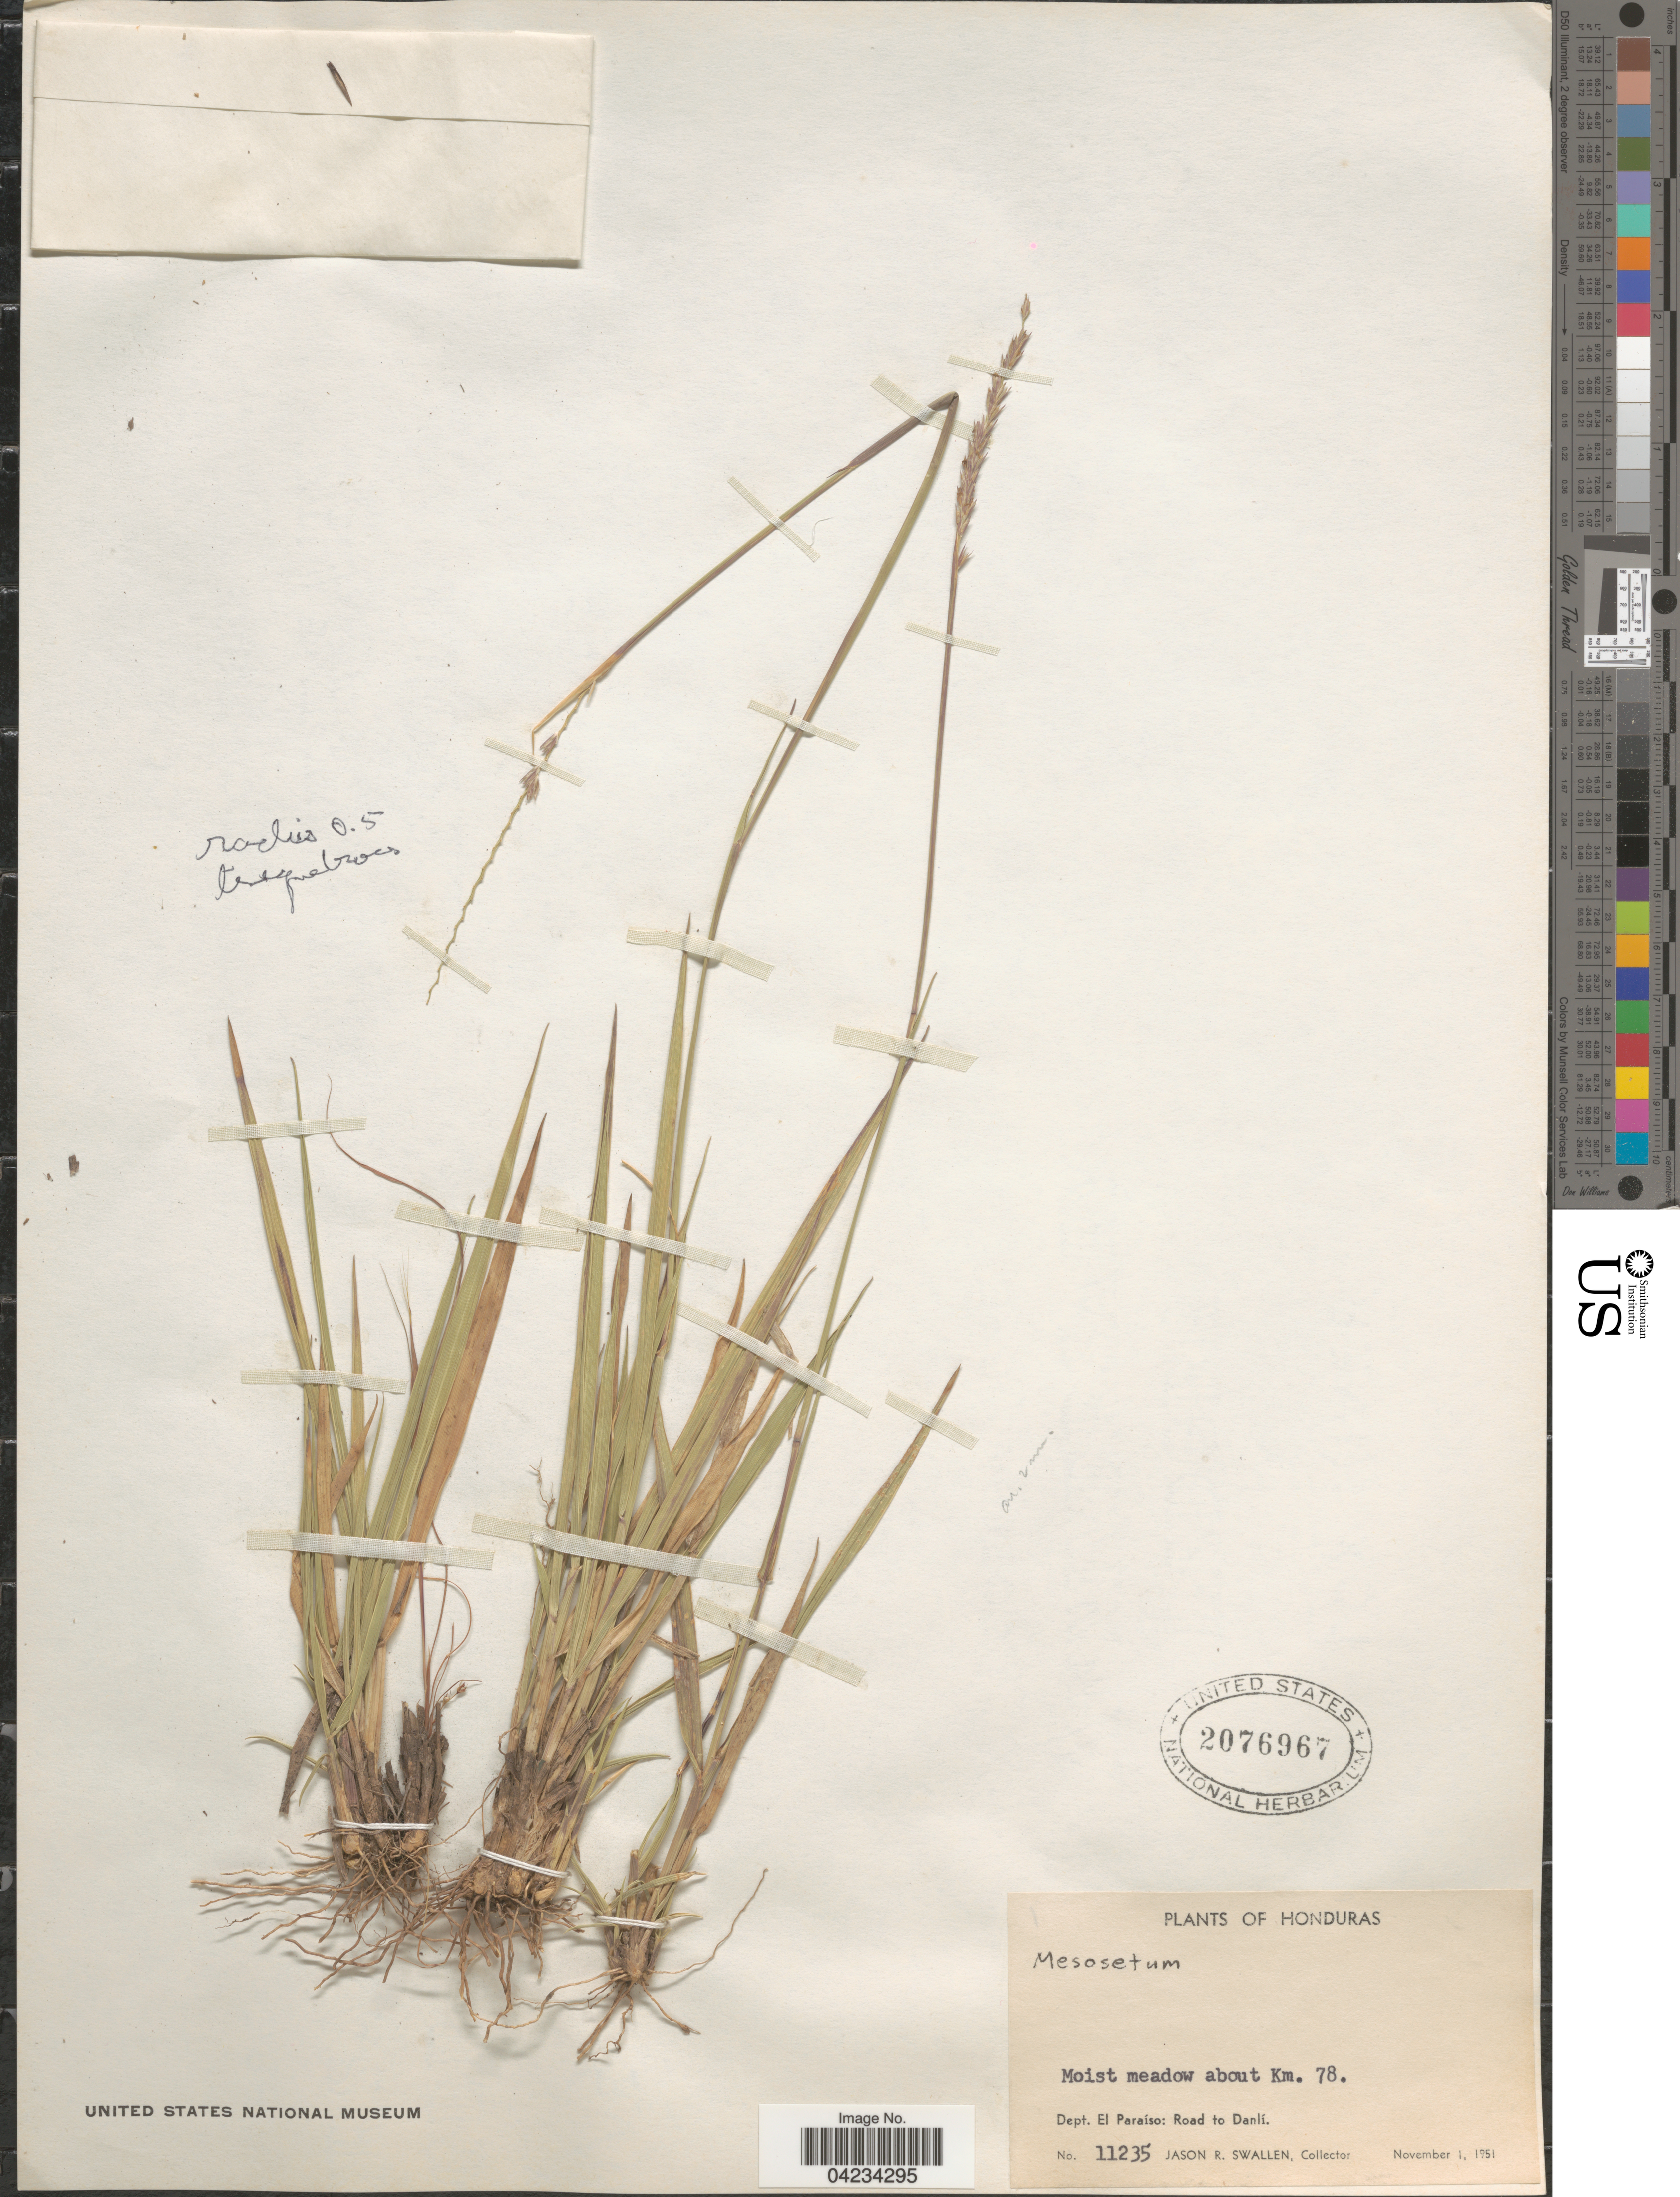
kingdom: Plantae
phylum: Tracheophyta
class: Liliopsida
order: Poales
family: Poaceae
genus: Mesosetum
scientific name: Mesosetum sp.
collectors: J. R. Swallen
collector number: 11235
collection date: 1951-11-01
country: Honduras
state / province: El Paraiso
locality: About Km. 78. Dept. El Paraíso: Road to Danlí.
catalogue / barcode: US 2076967